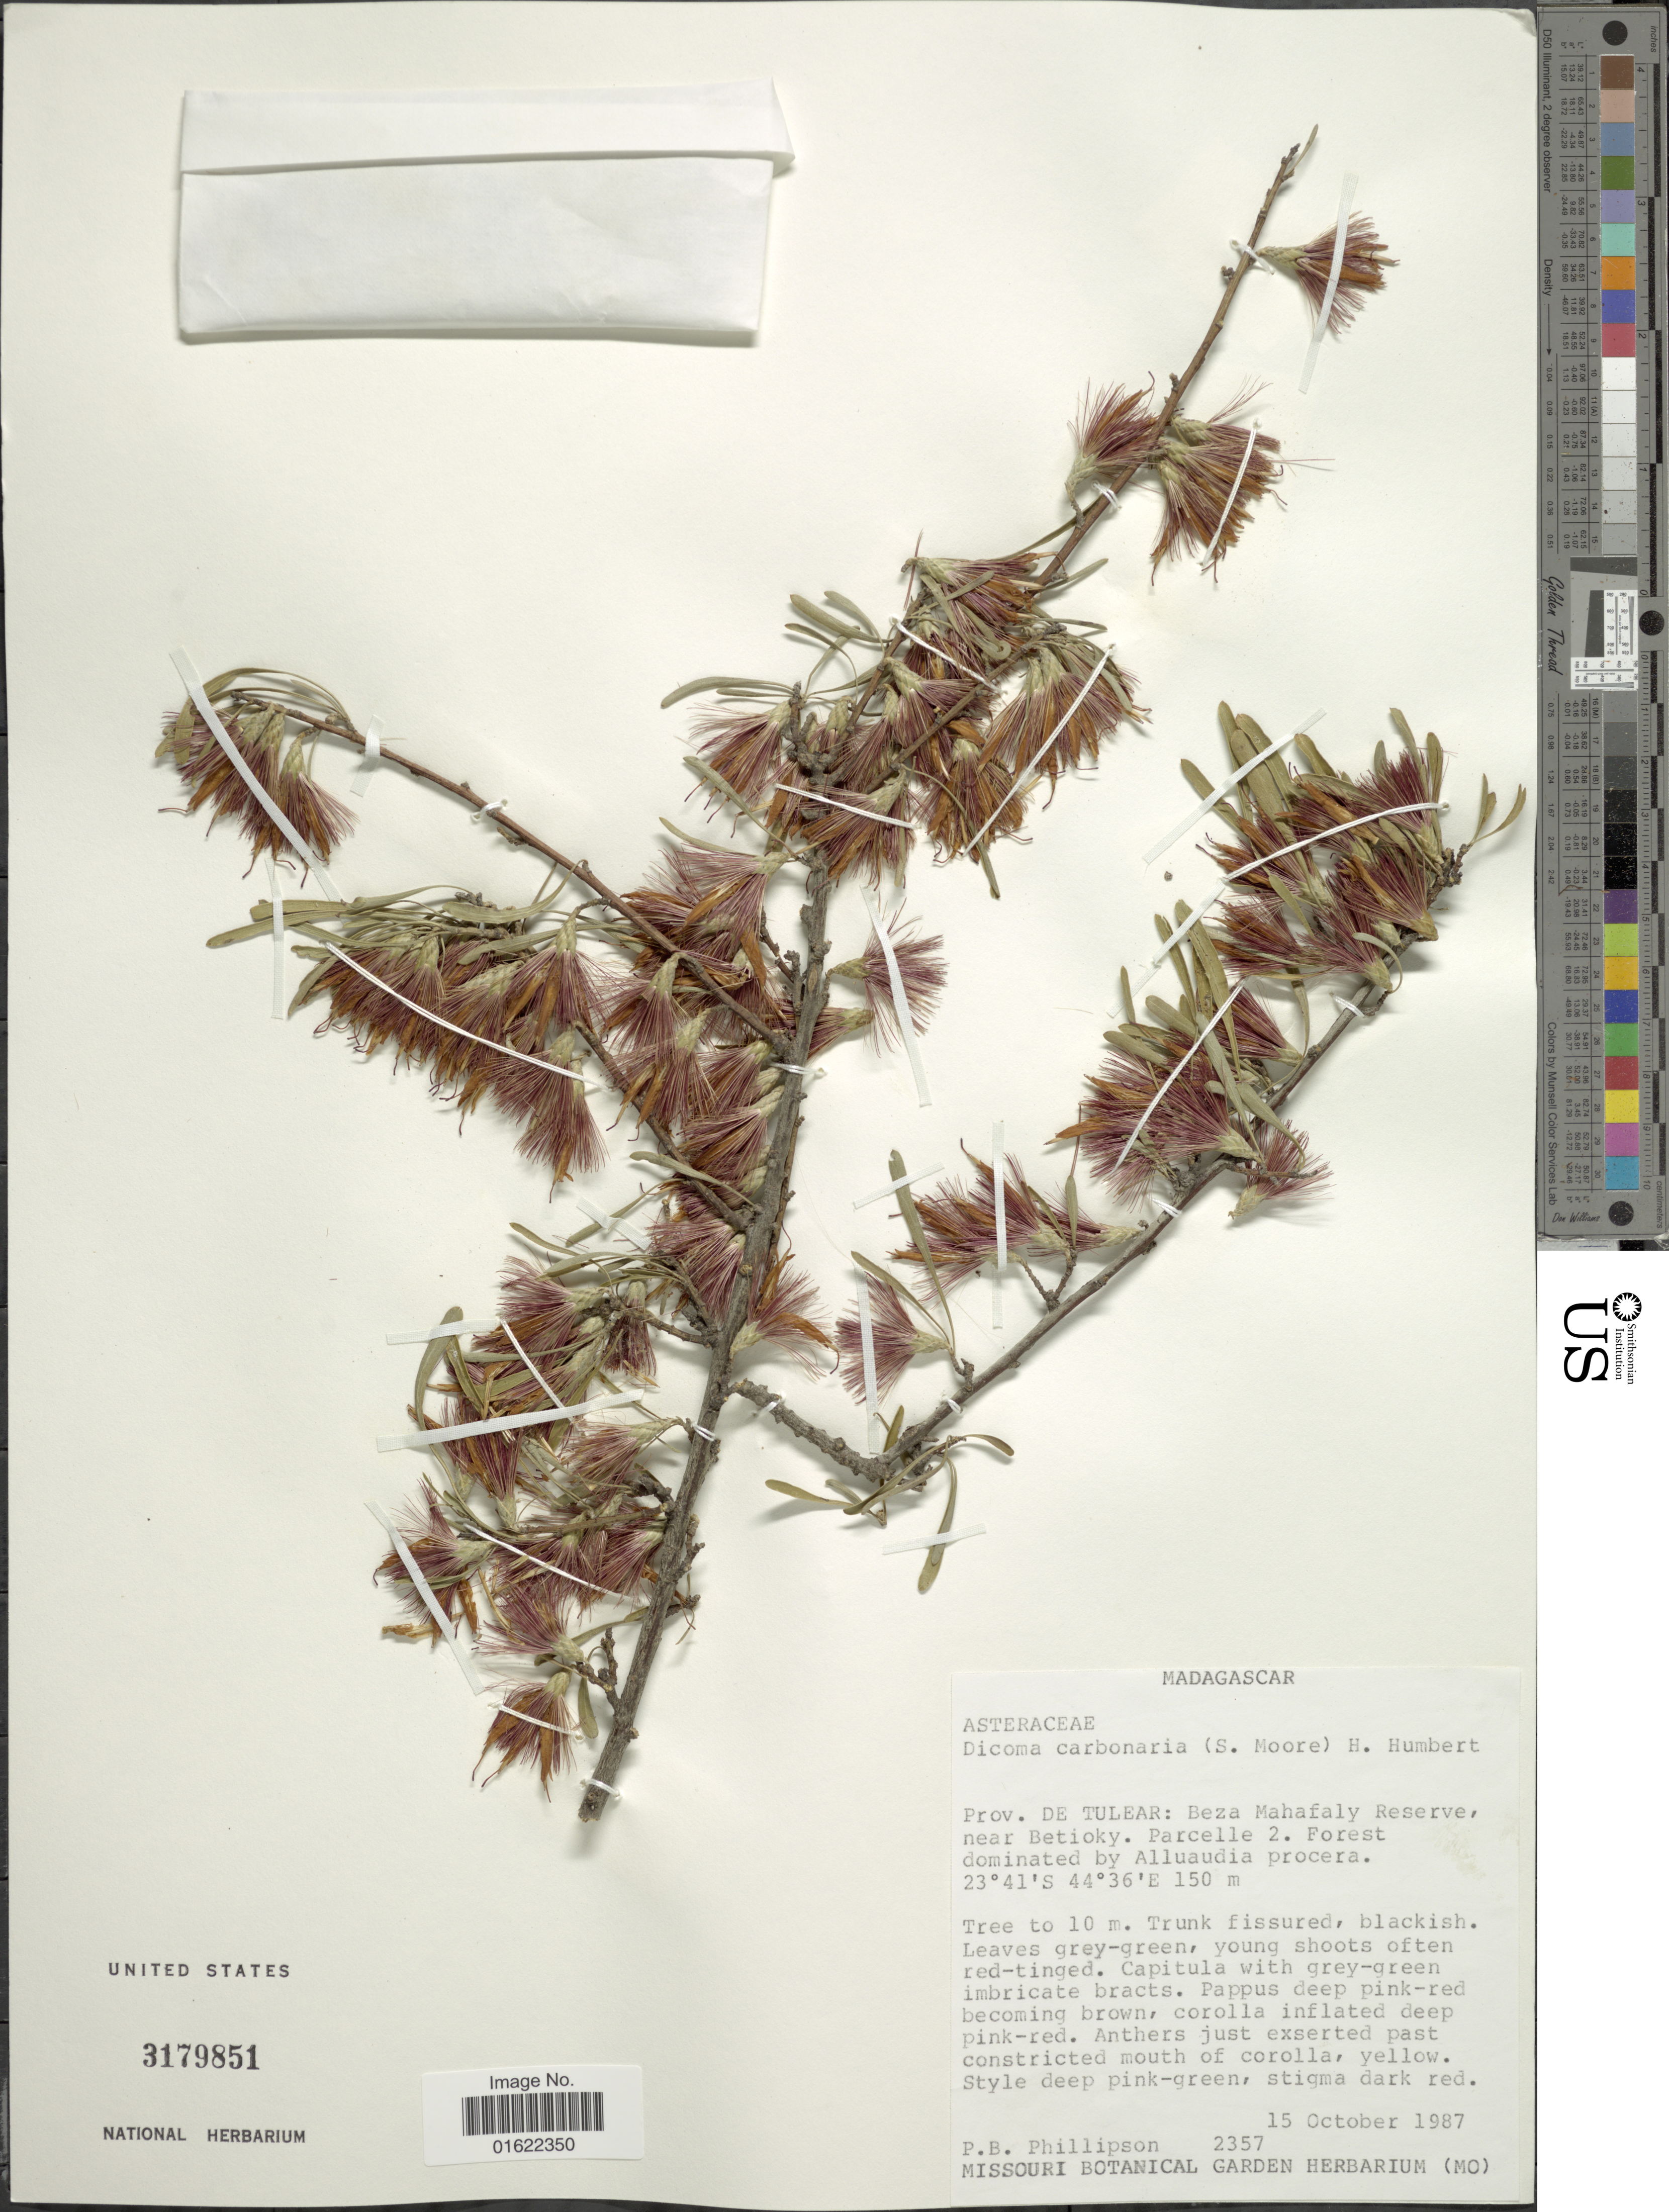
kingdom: Plantae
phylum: Tracheophyta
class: Magnoliopsida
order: Asterales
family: Asteraceae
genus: Cloiselia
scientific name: Cloiselia carbonaria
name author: S. Moore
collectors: P. B. Phillipson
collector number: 2357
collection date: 1987-10-15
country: Madagascar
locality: Prov.: De Tulear: Beza Mahafaly Reserve, near Betioky. Parcelle 2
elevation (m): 150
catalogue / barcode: US 3179851